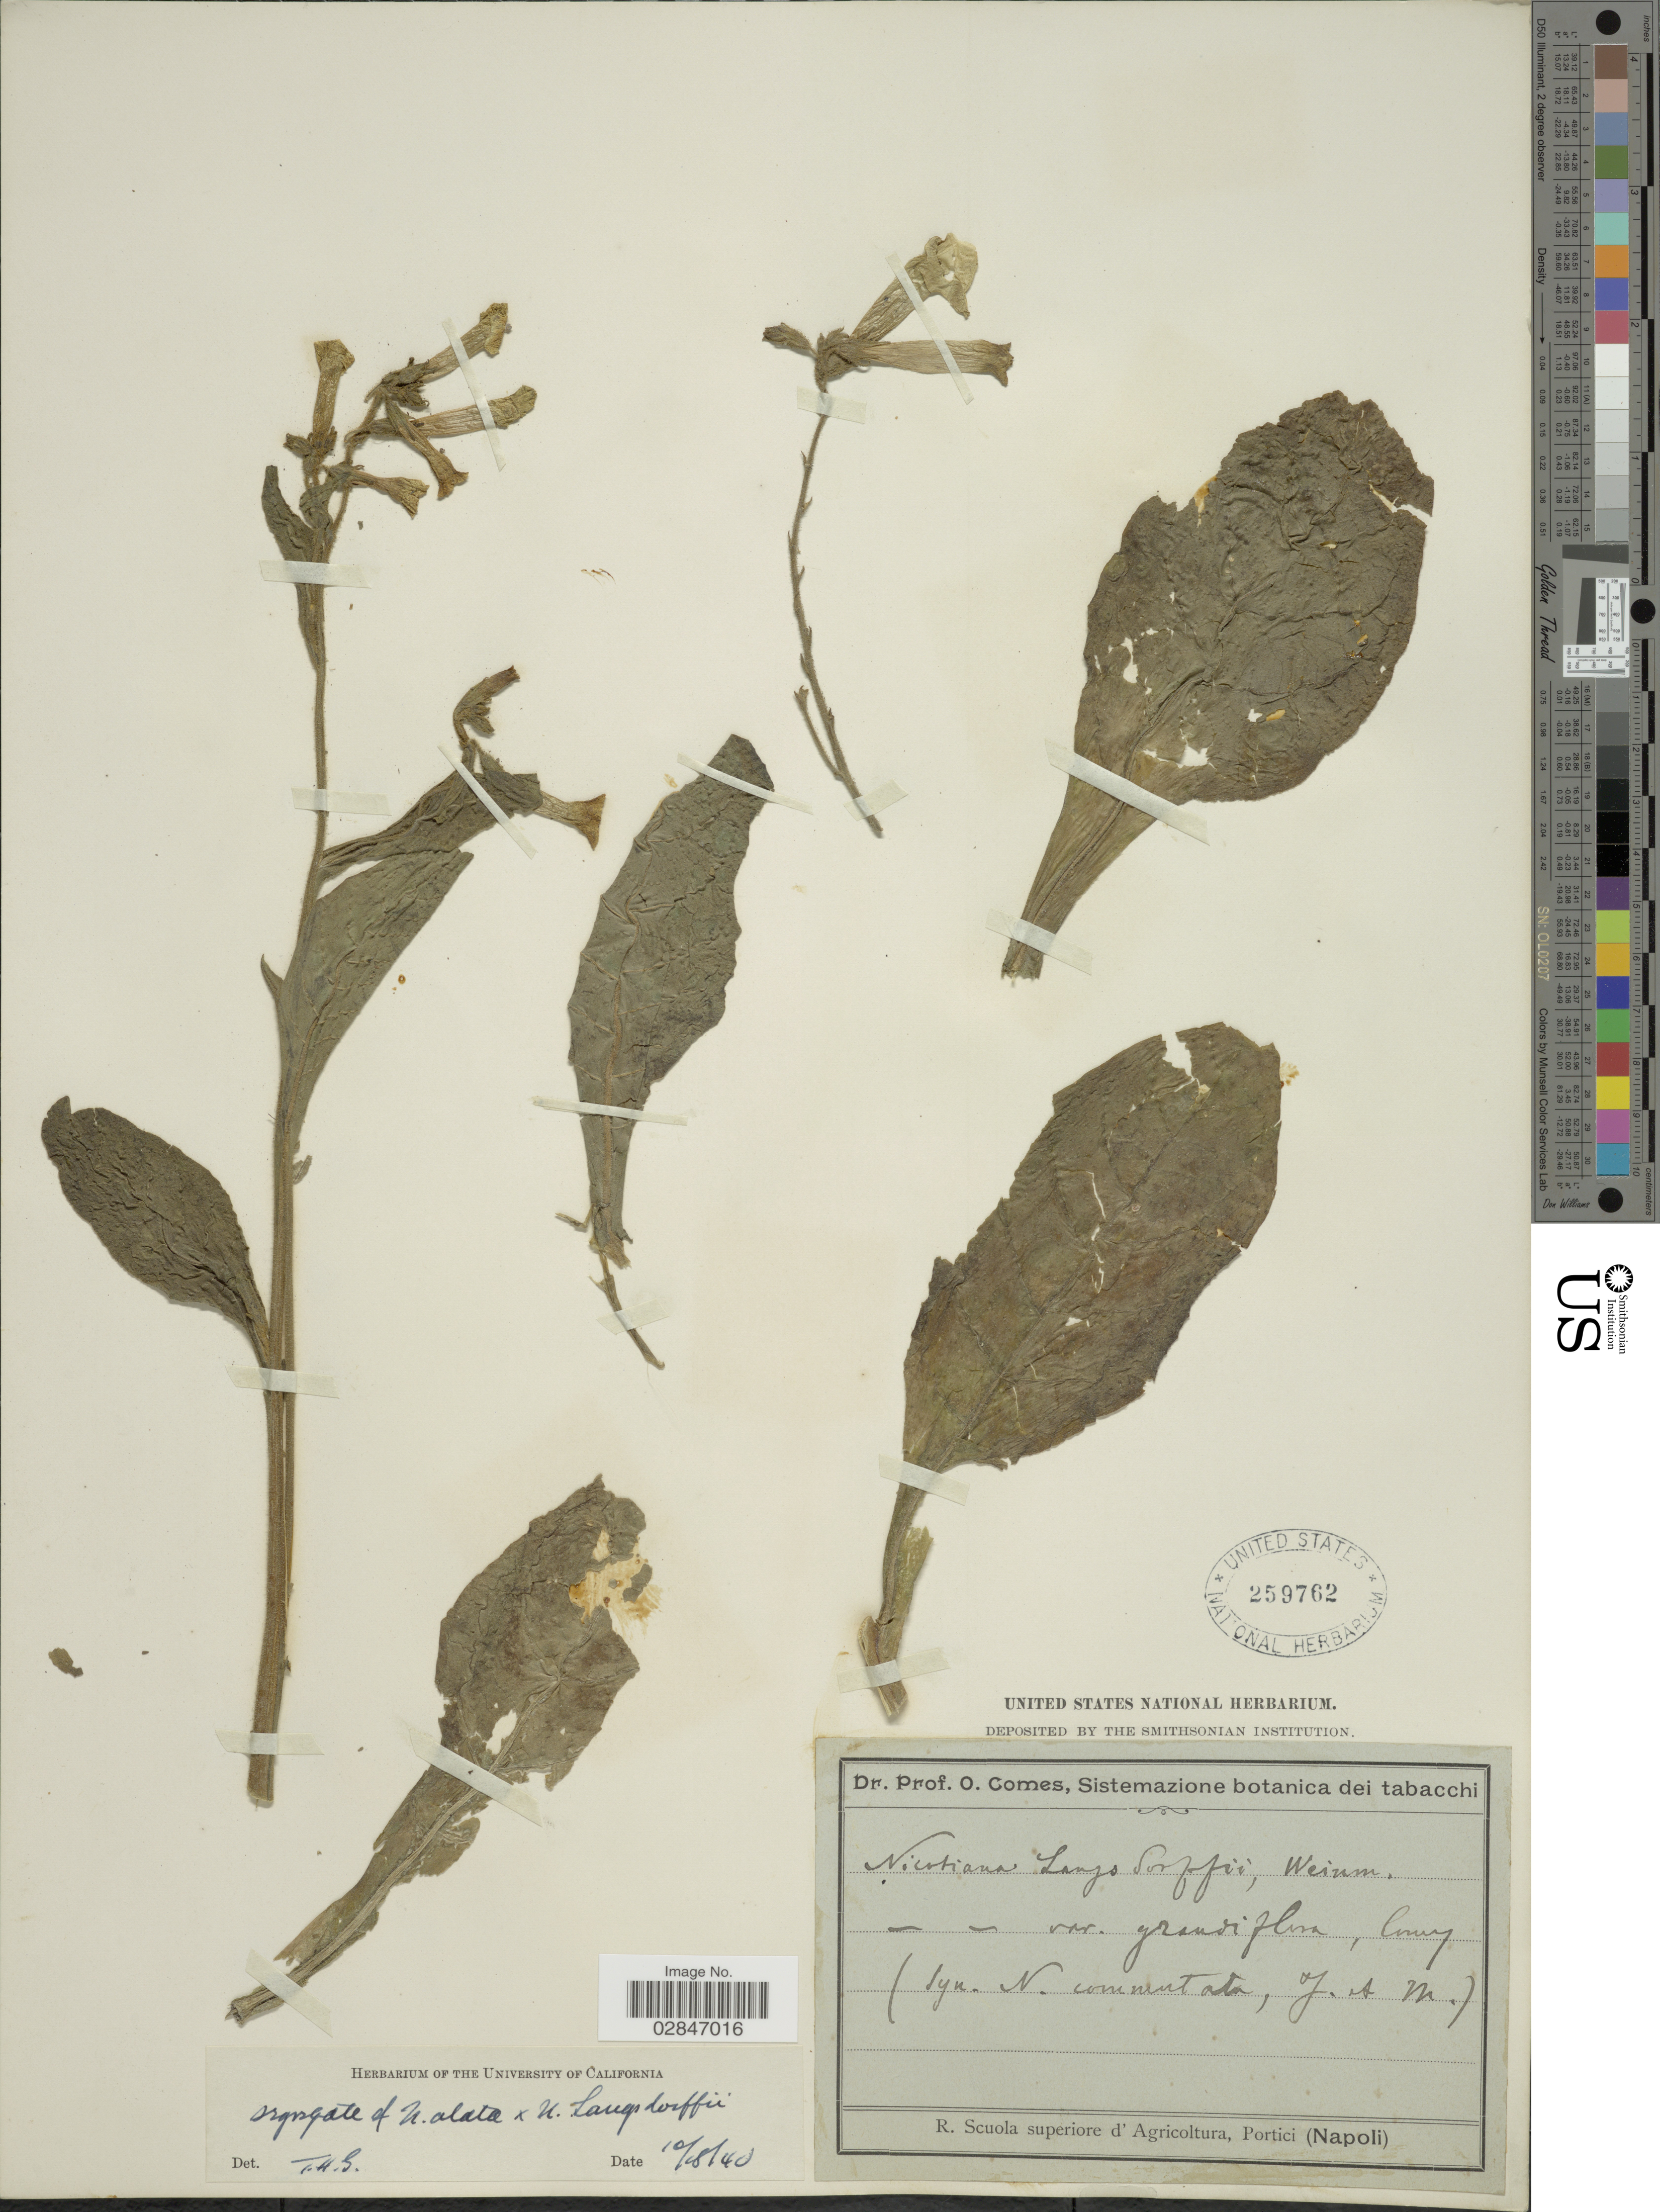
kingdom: Plantae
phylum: Tracheophyta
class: Magnoliopsida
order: Solanales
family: Solanaceae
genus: Nicotiana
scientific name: Nicotiana langsdorffii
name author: Weinm.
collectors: O. Comes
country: Italy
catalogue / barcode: US 259762